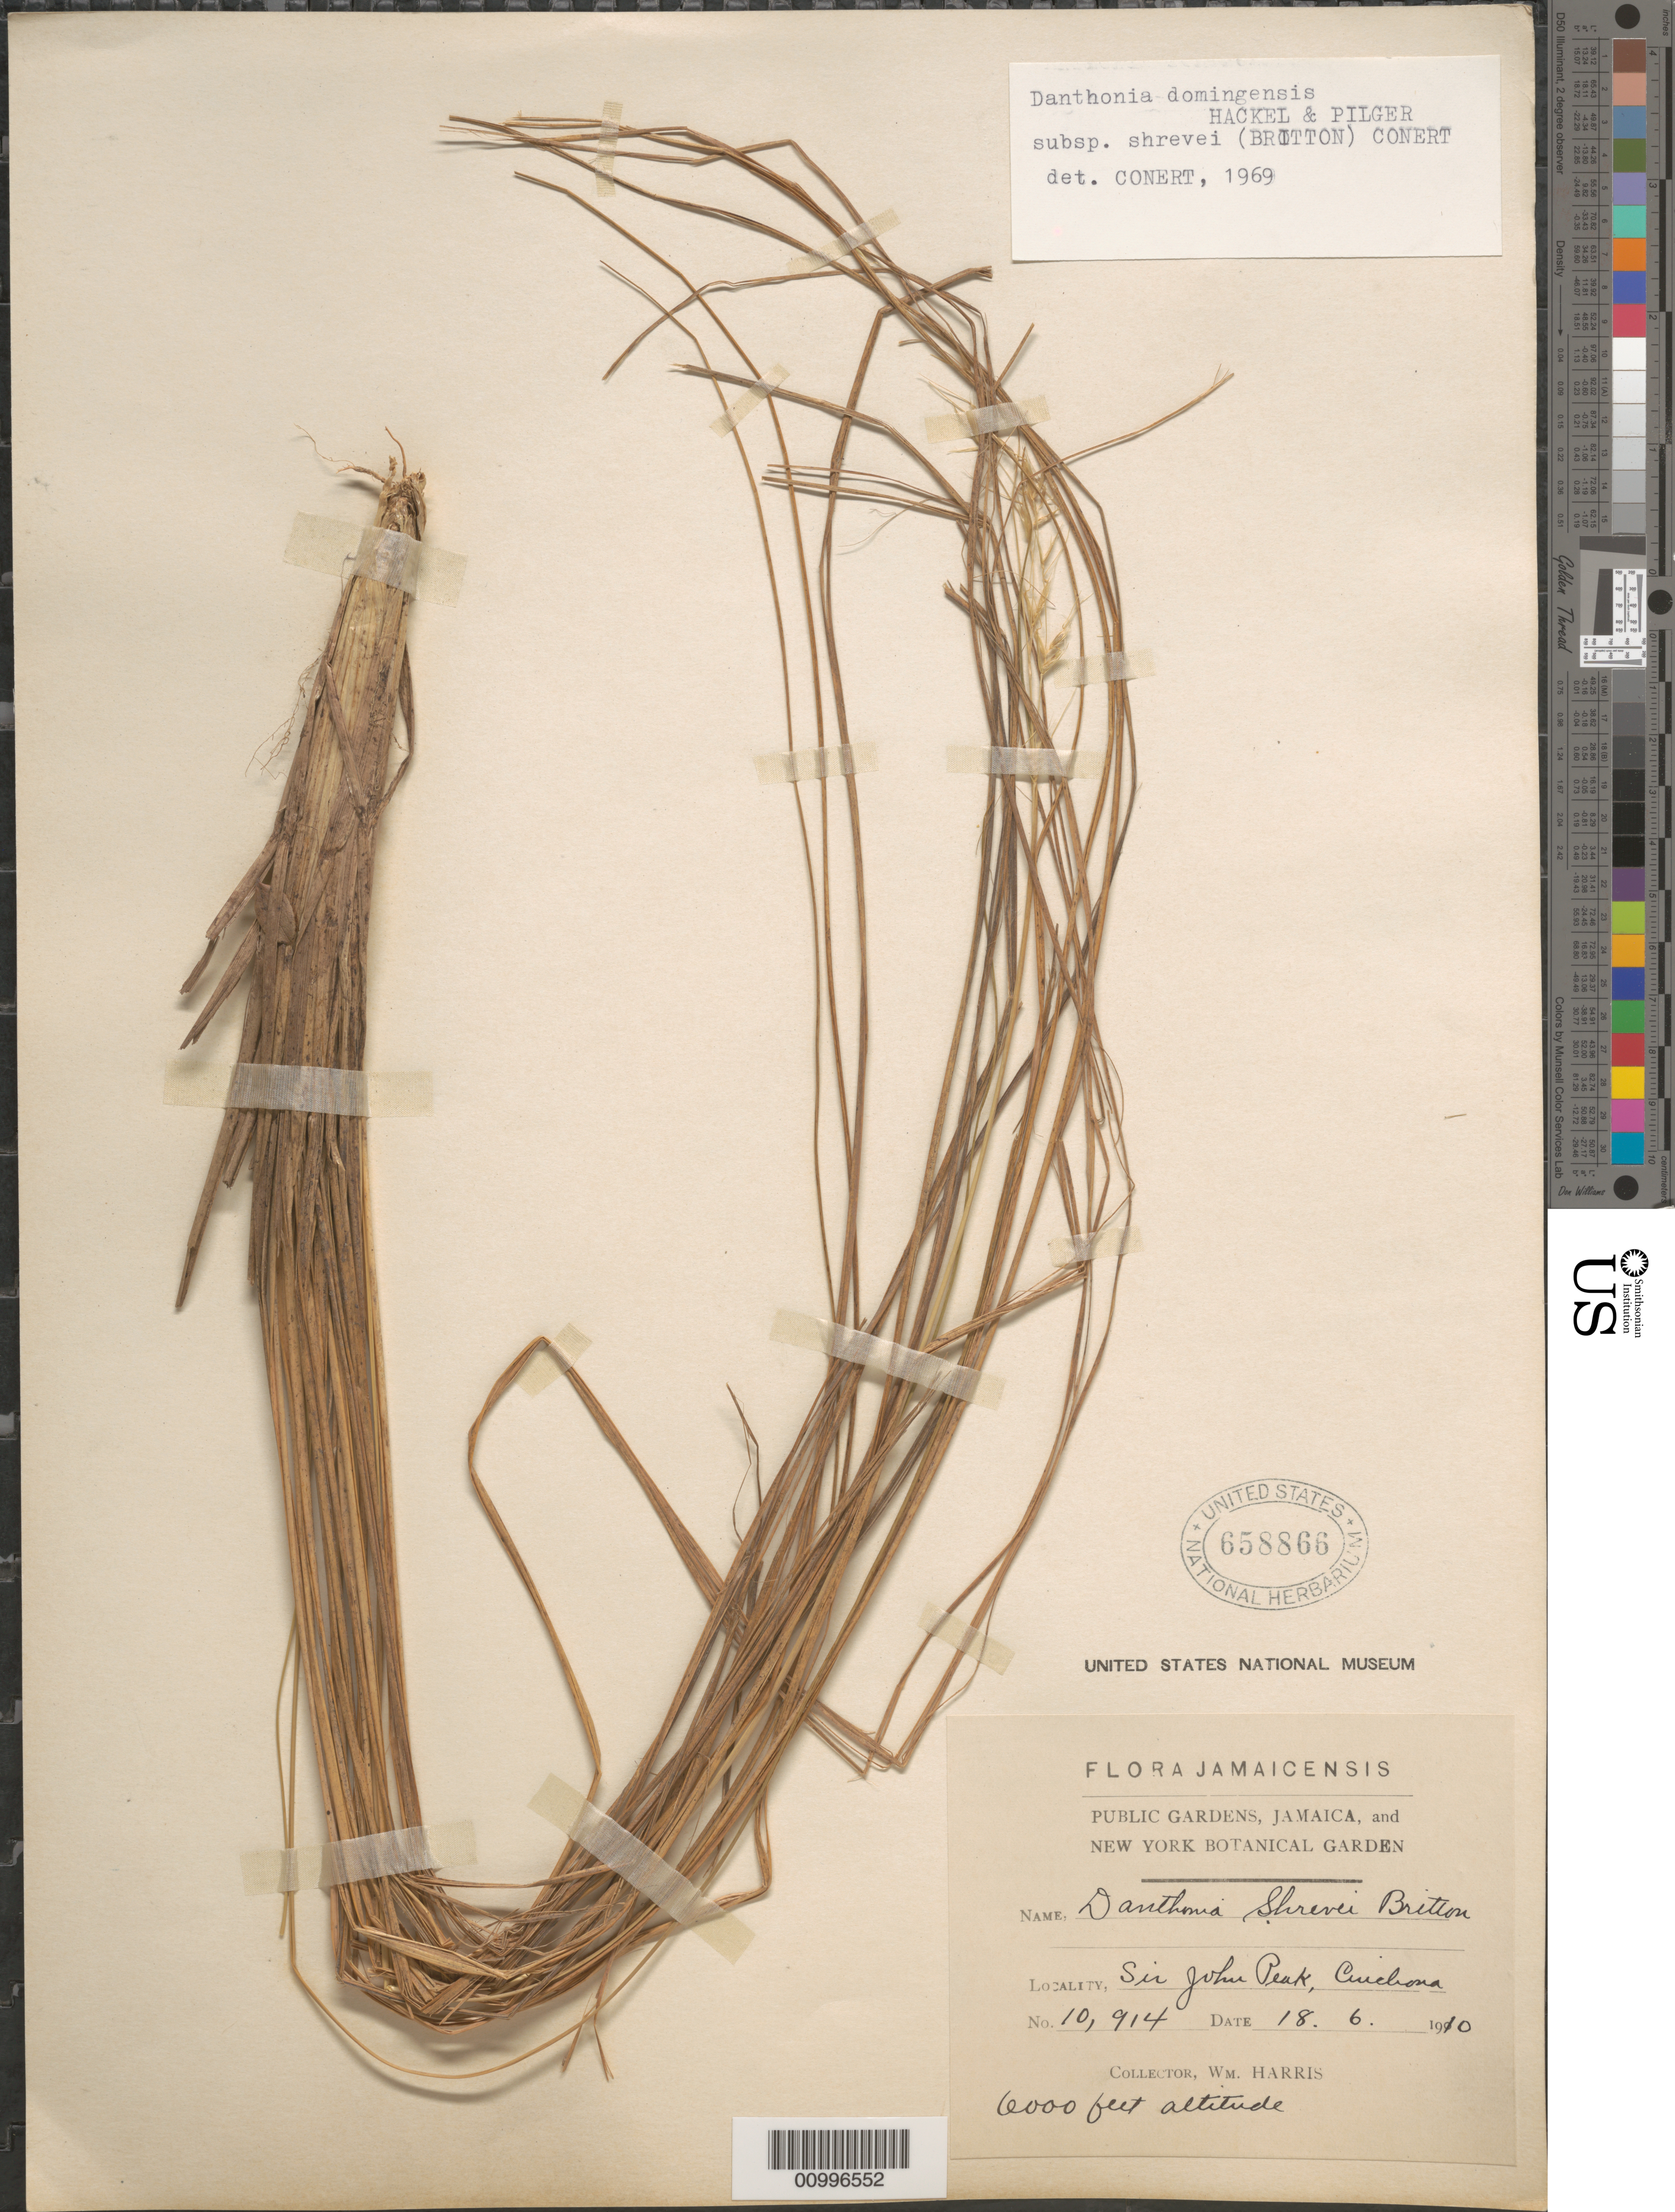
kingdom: Plantae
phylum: Tracheophyta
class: Liliopsida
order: Poales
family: Poaceae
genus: Danthonia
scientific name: Danthonia domingensis subsp. domingensis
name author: Hack. & Pilg.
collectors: W. H. Harris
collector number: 10914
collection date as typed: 18 Jun 1910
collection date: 1910-06-18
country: Jamaica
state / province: Saint Andrew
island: Jamaica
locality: Cinchona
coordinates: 0 N, 0 E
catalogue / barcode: US 658866